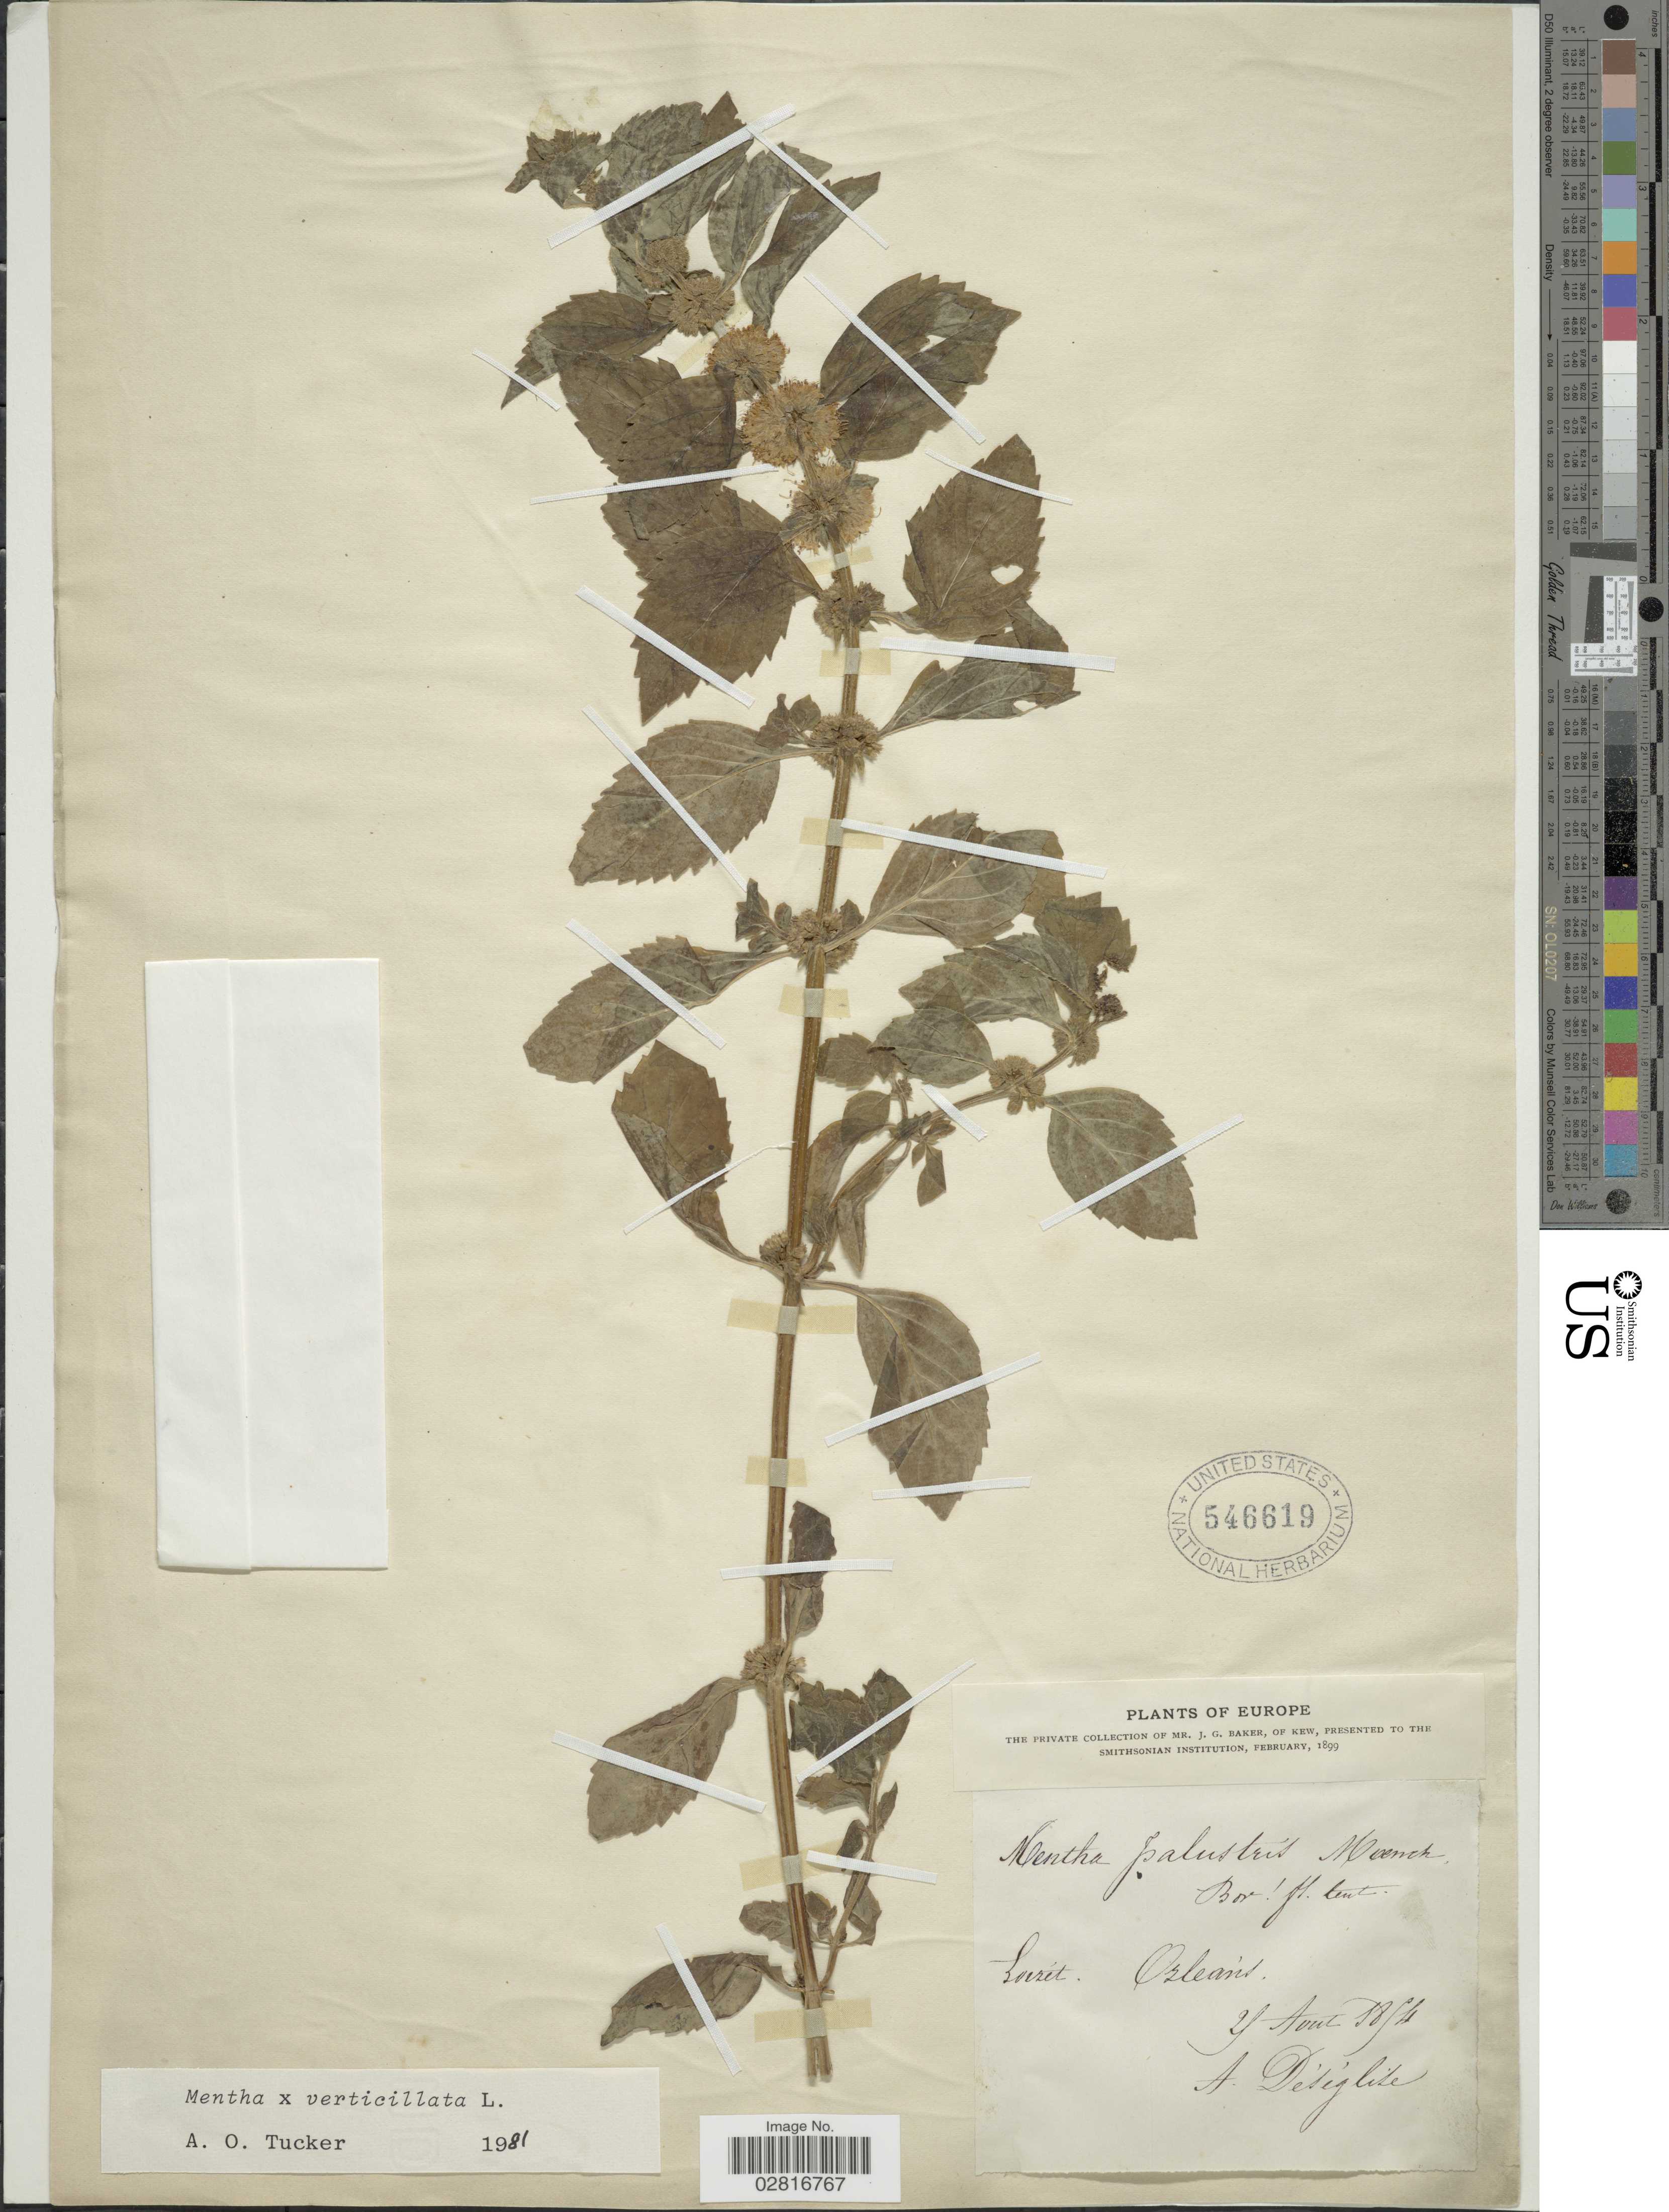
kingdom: Plantae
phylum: Tracheophyta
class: Magnoliopsida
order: Lamiales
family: Lamiaceae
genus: Mentha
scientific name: Mentha x verticillata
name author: L.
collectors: A. Desiglise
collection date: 1854-08-25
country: France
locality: Loiret, Orleans. Europe.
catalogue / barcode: US 546619